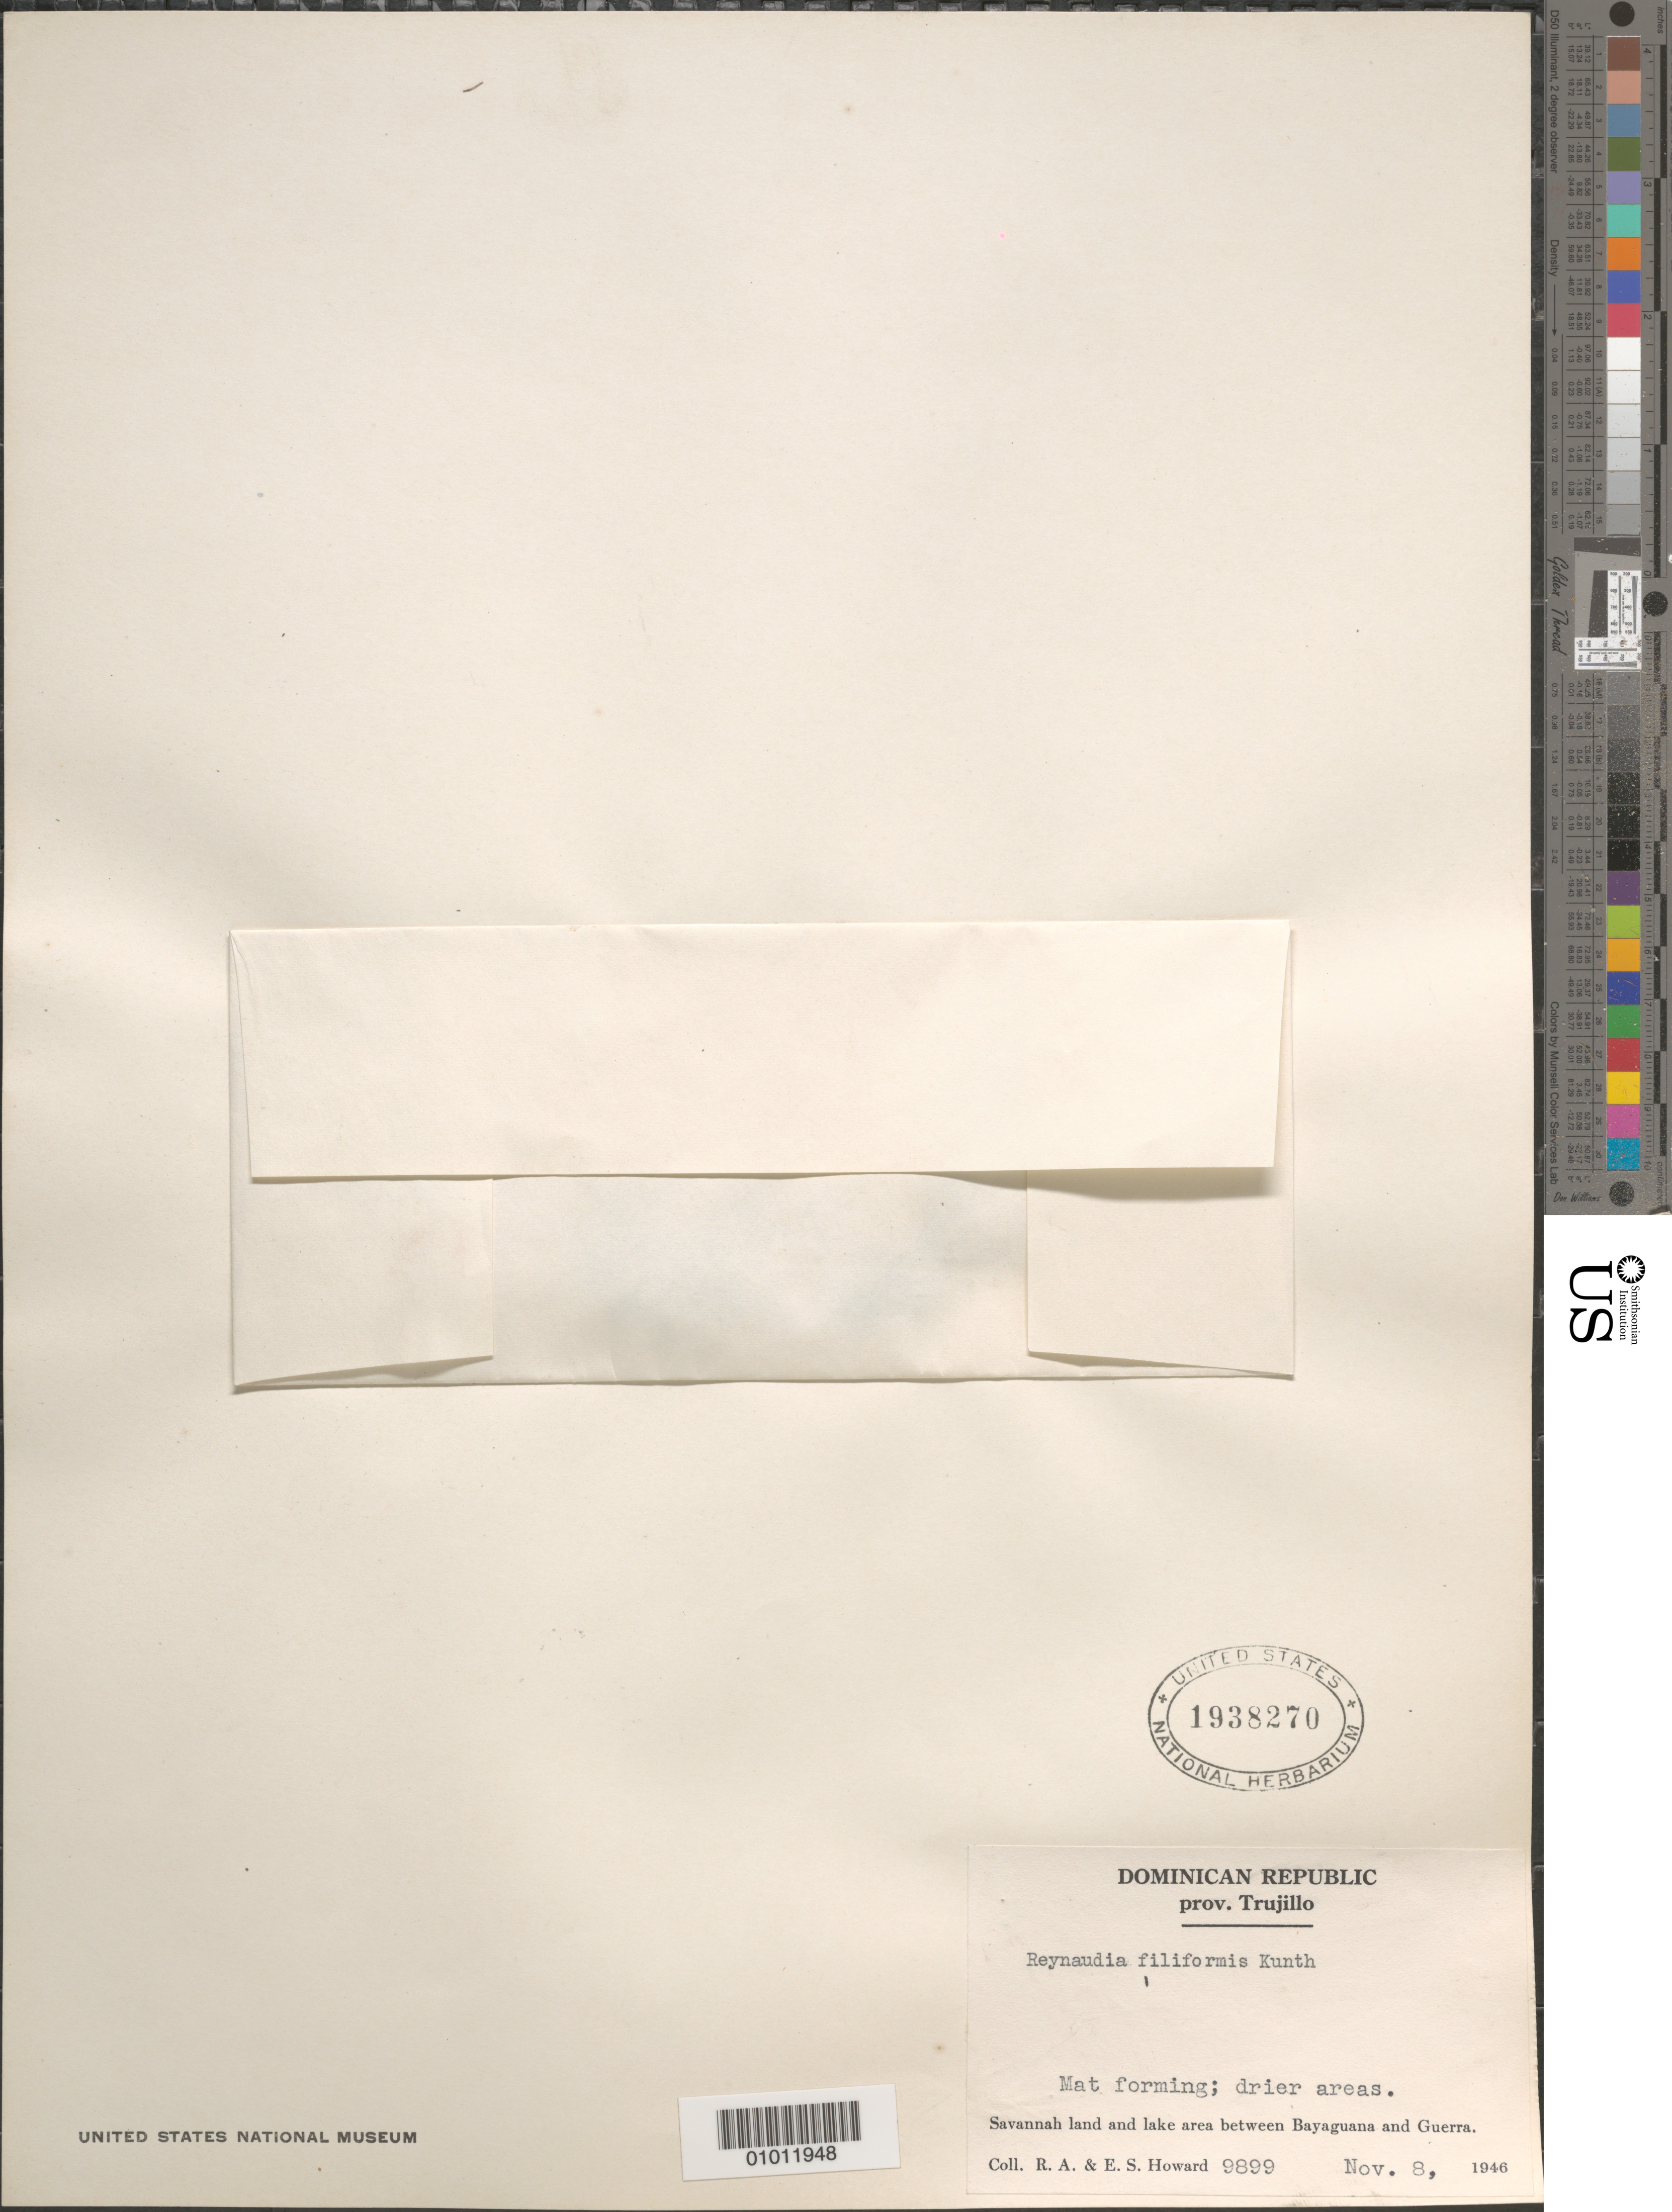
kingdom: Plantae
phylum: Tracheophyta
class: Liliopsida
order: Poales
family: Poaceae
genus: Reynaudia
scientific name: Reynaudia filiformis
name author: (Spreng. ex Schult.) Kunth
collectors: R. A. Howard & E. S. Howard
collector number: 9899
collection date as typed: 08 Nov 1946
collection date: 1946-11-08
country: Dominican Republic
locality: Savannah land and lake area between Bayaguana and Guerra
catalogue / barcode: US 1938270